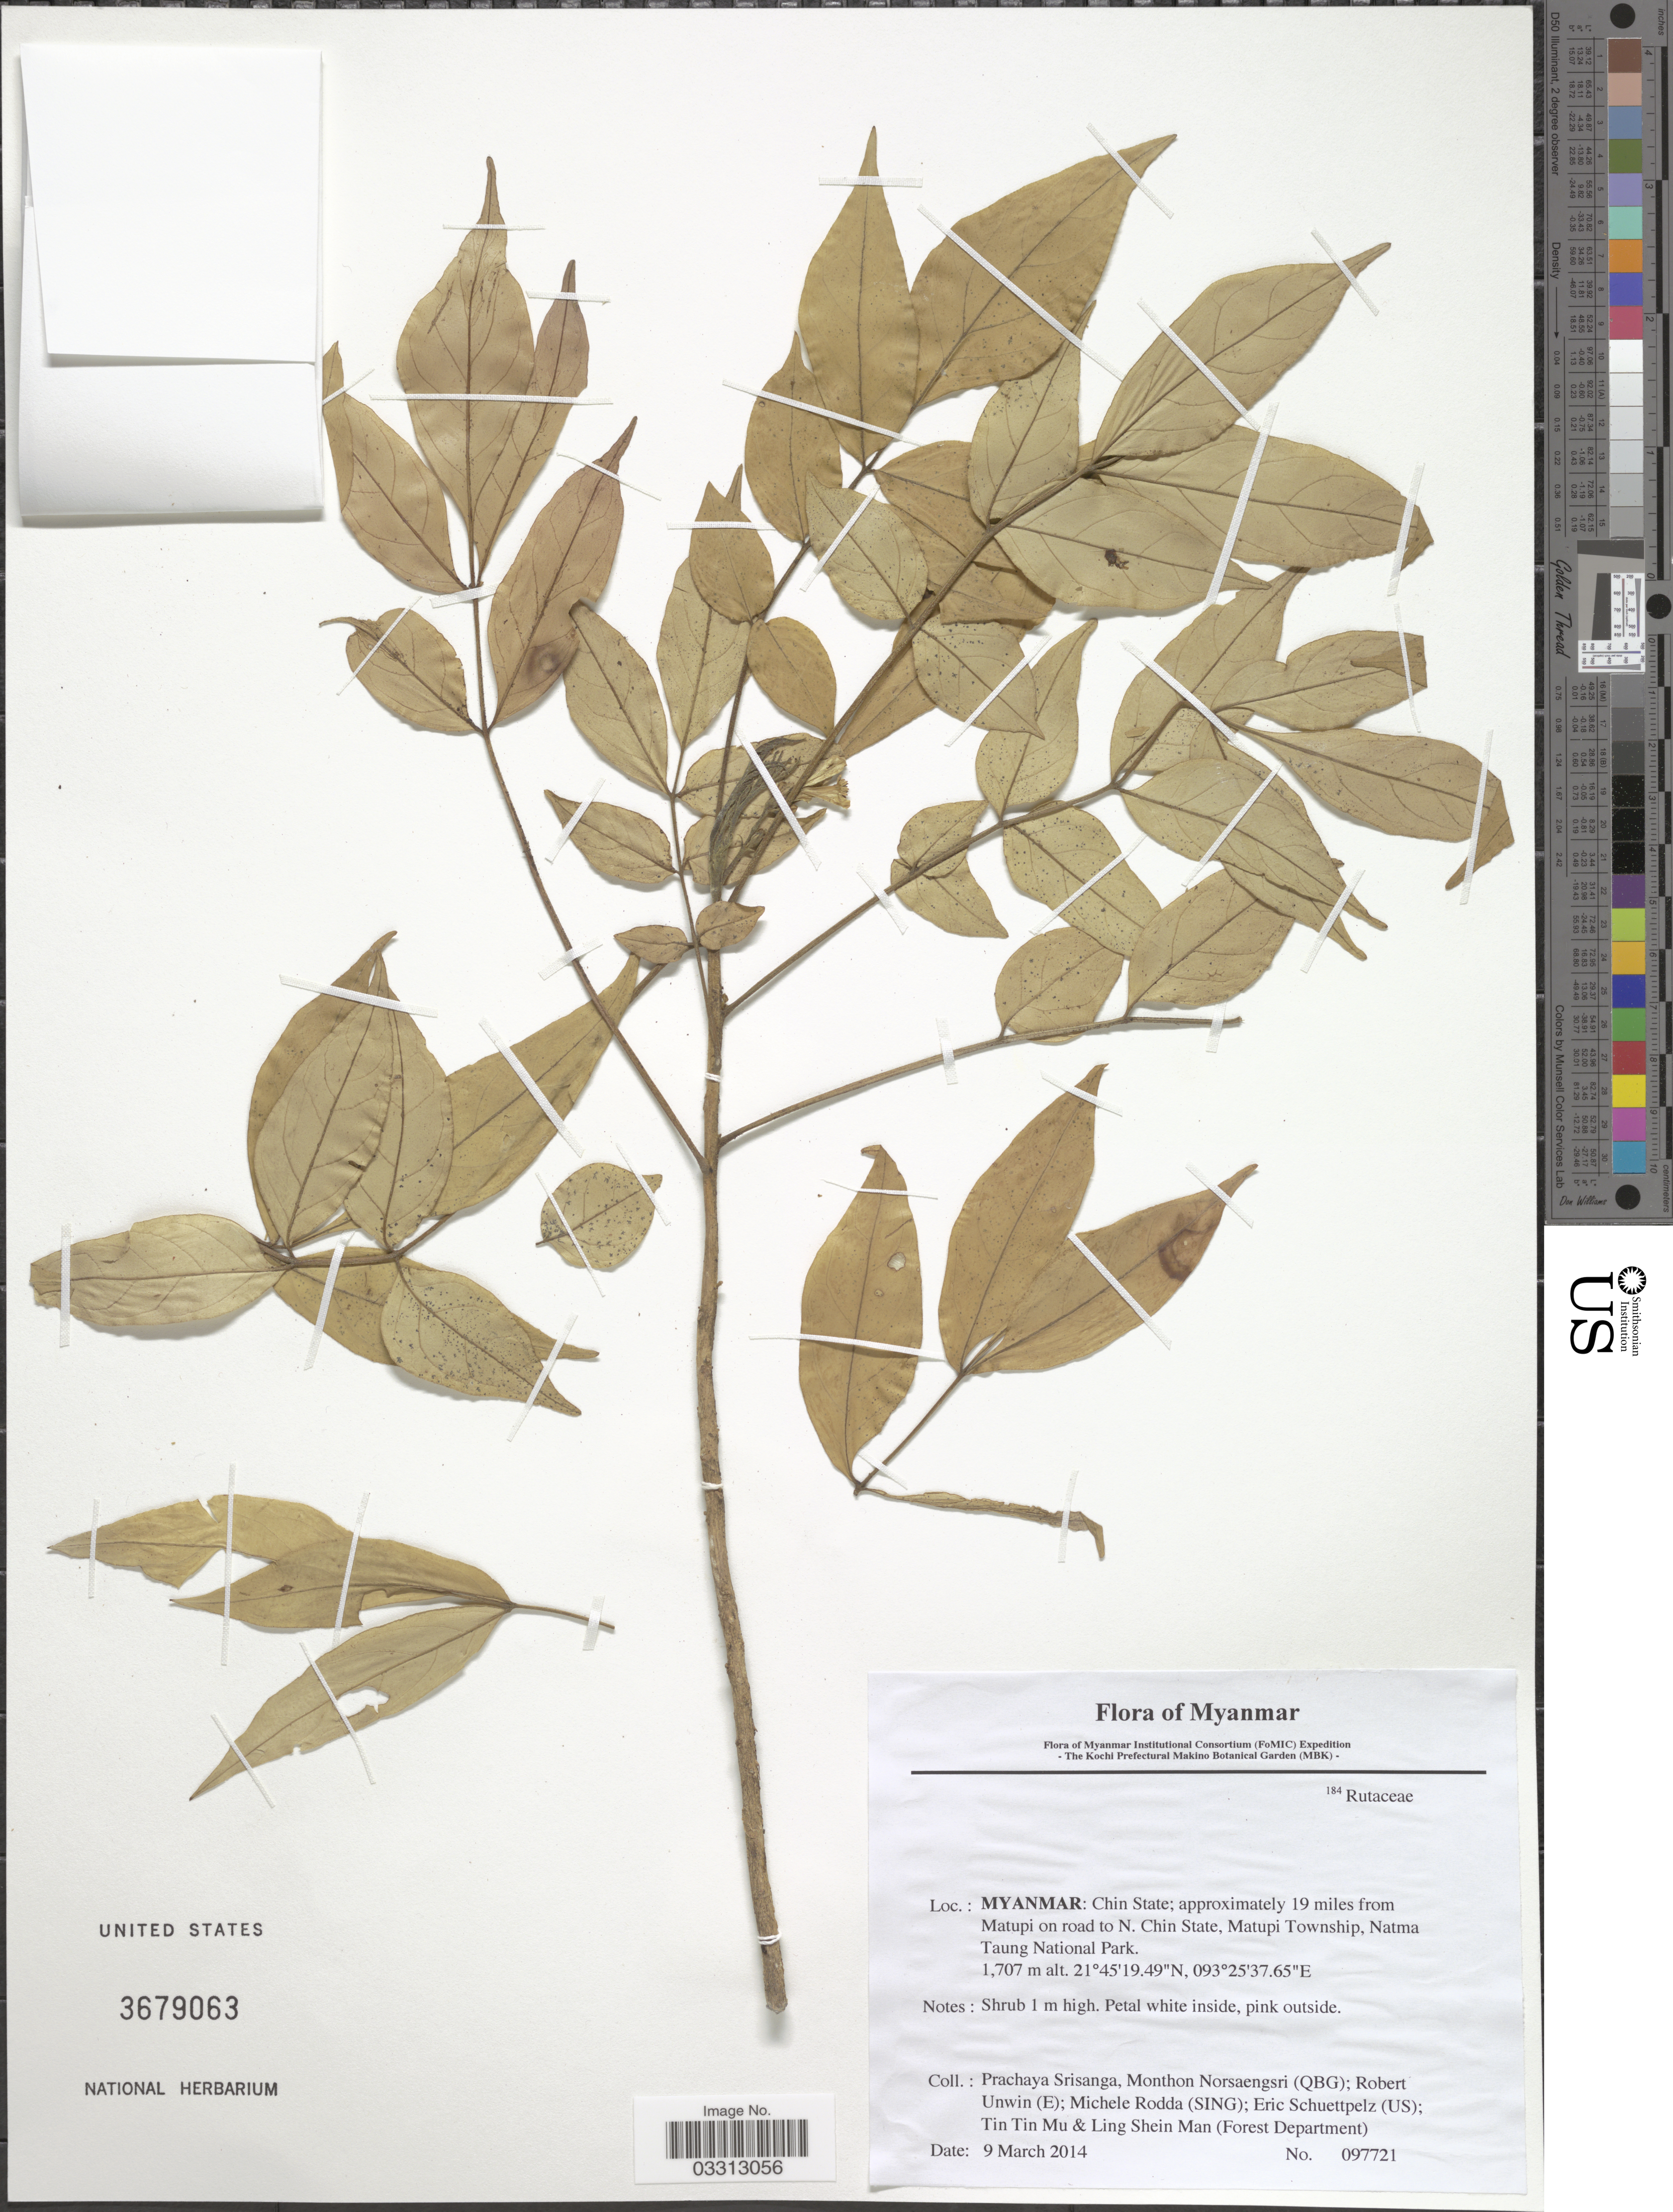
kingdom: Plantae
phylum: Tracheophyta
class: Magnoliopsida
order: Sapindales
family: Rutaceae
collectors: P. Srisanga, M. Norsaengsri, R. Unwin, M. Rodda & et al.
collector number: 097721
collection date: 2014-03-09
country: Myanmar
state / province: Chin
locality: Chin State; approximately 19 miles from Matupi on road to N. Chin State, Matupi Township, Natma Taung National Park.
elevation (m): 1707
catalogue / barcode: US 3679063